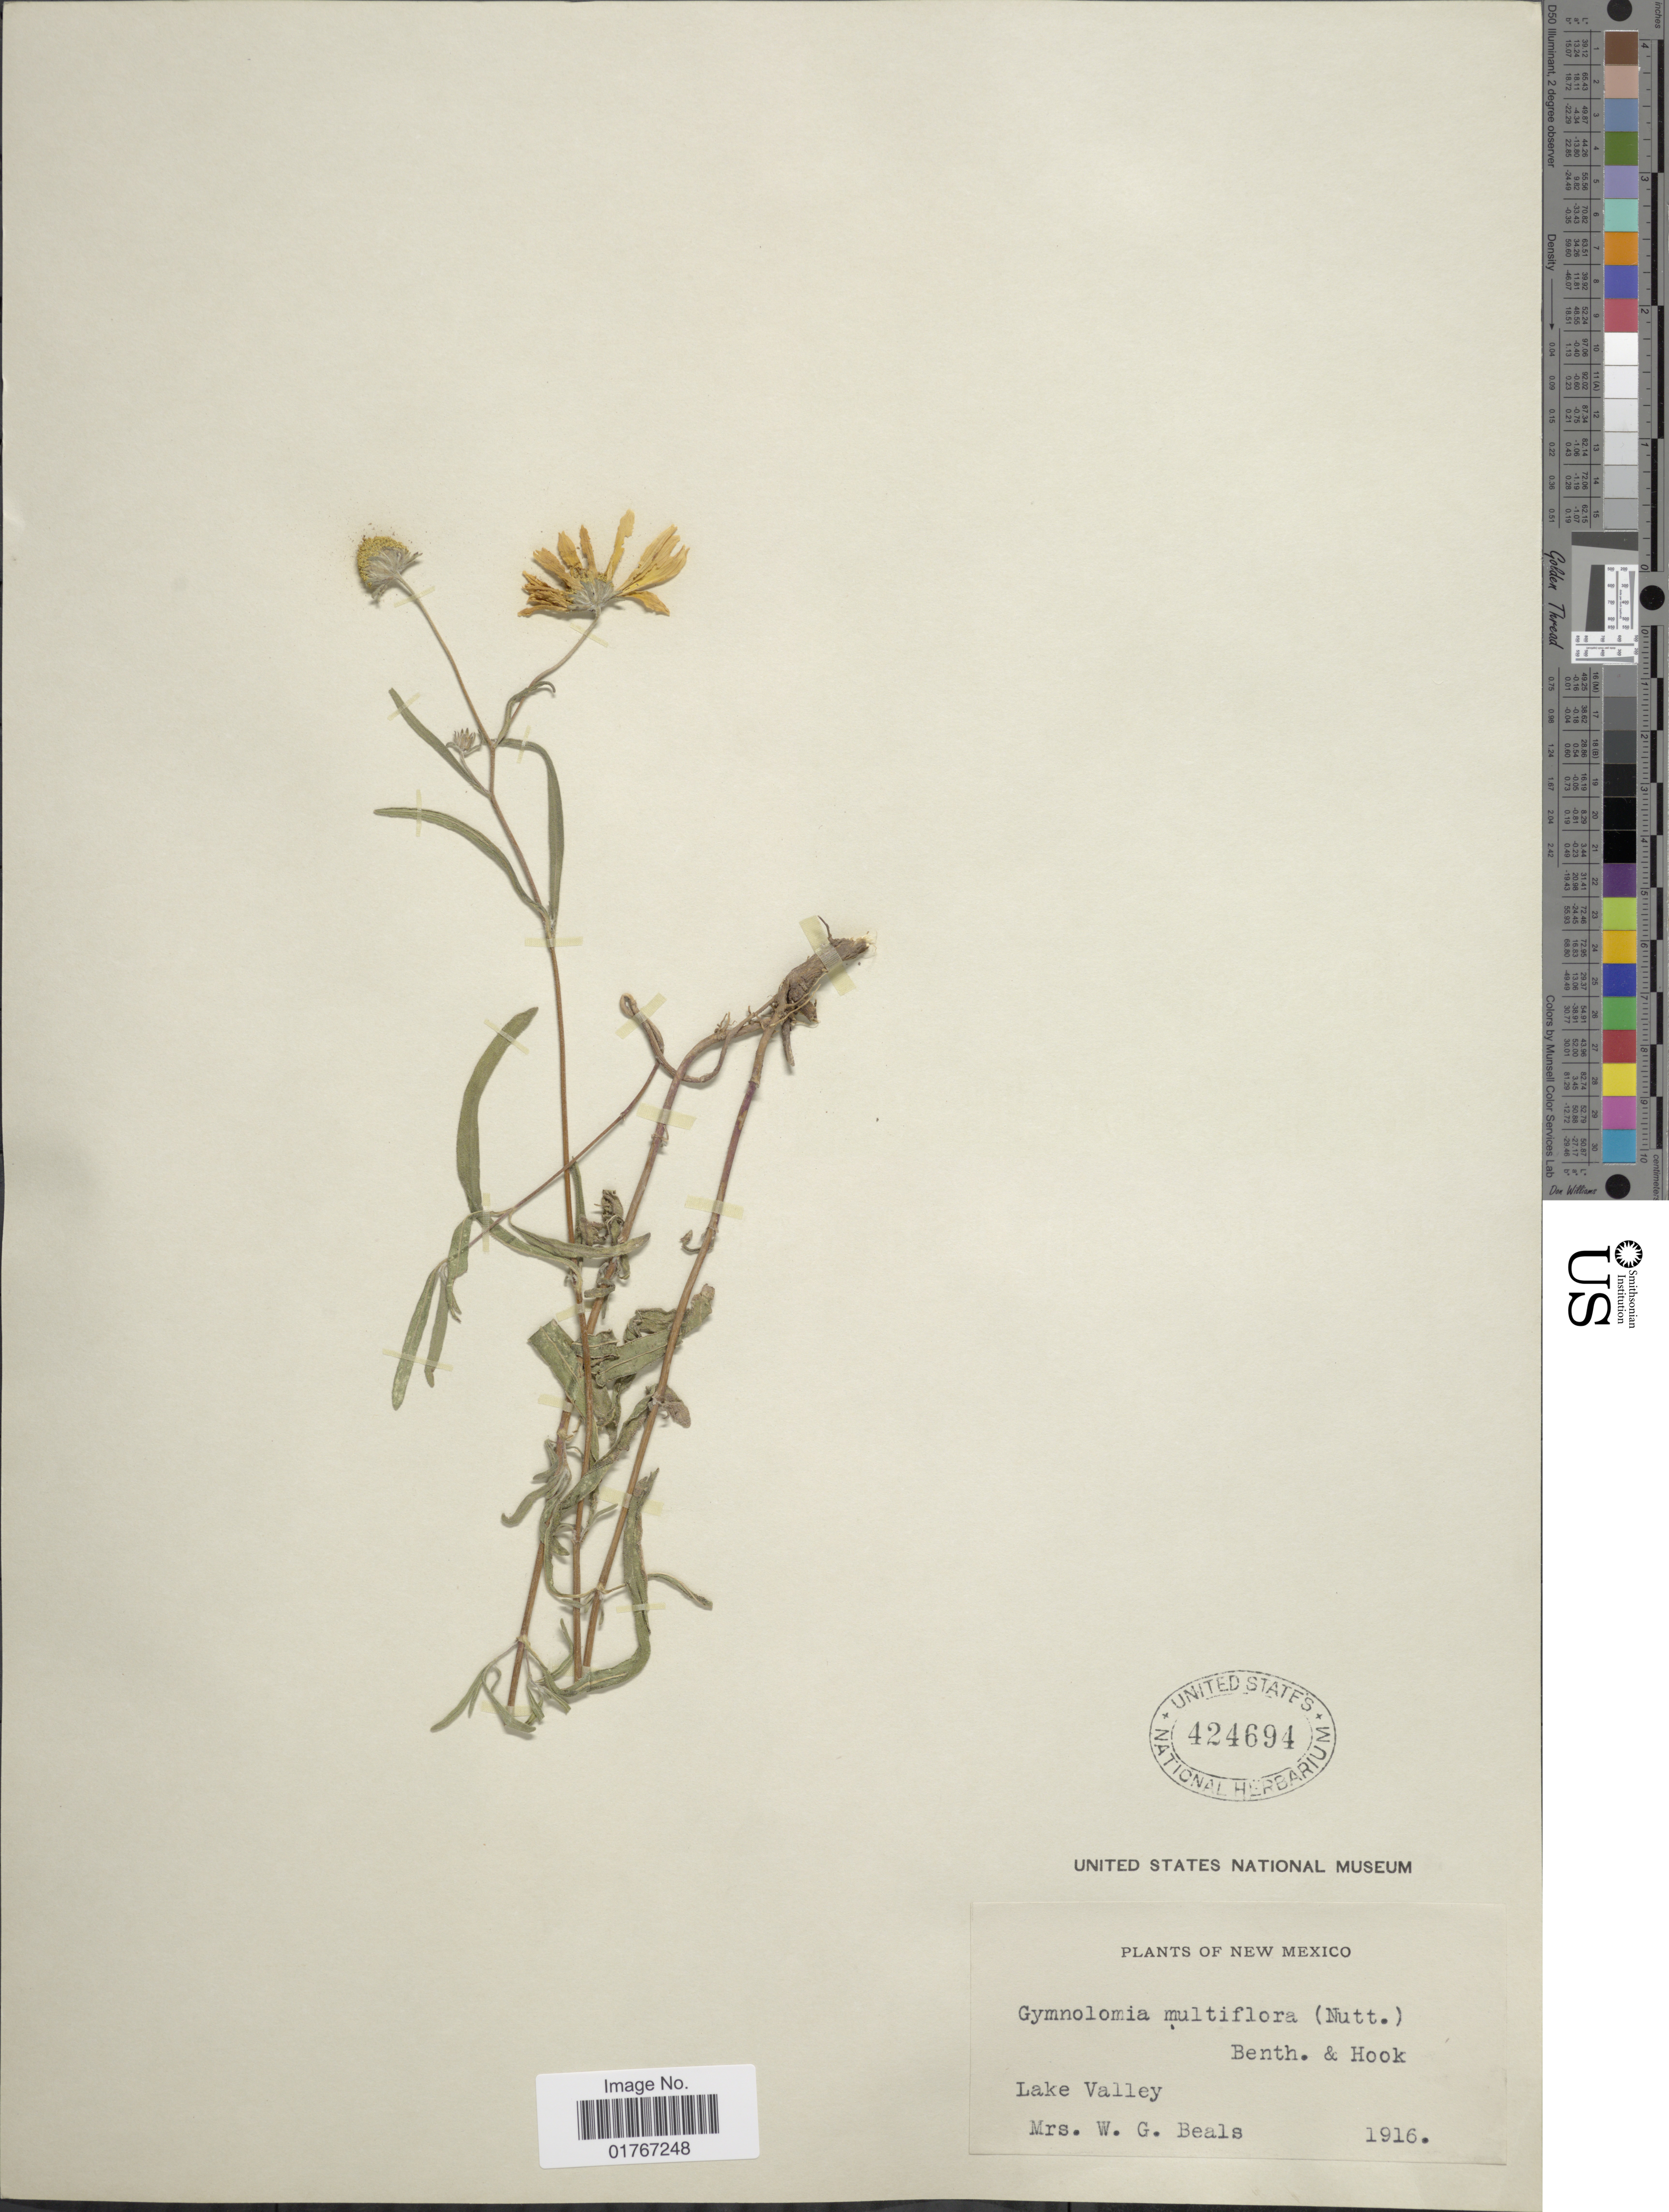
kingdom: Plantae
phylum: Tracheophyta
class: Magnoliopsida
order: Asterales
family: Asteraceae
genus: Heliomeris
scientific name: Heliomeris multiflora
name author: Nutt.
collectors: Mrs. W. G. Beals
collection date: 1916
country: United States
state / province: New Mexico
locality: Lake Valley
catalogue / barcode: US 424694